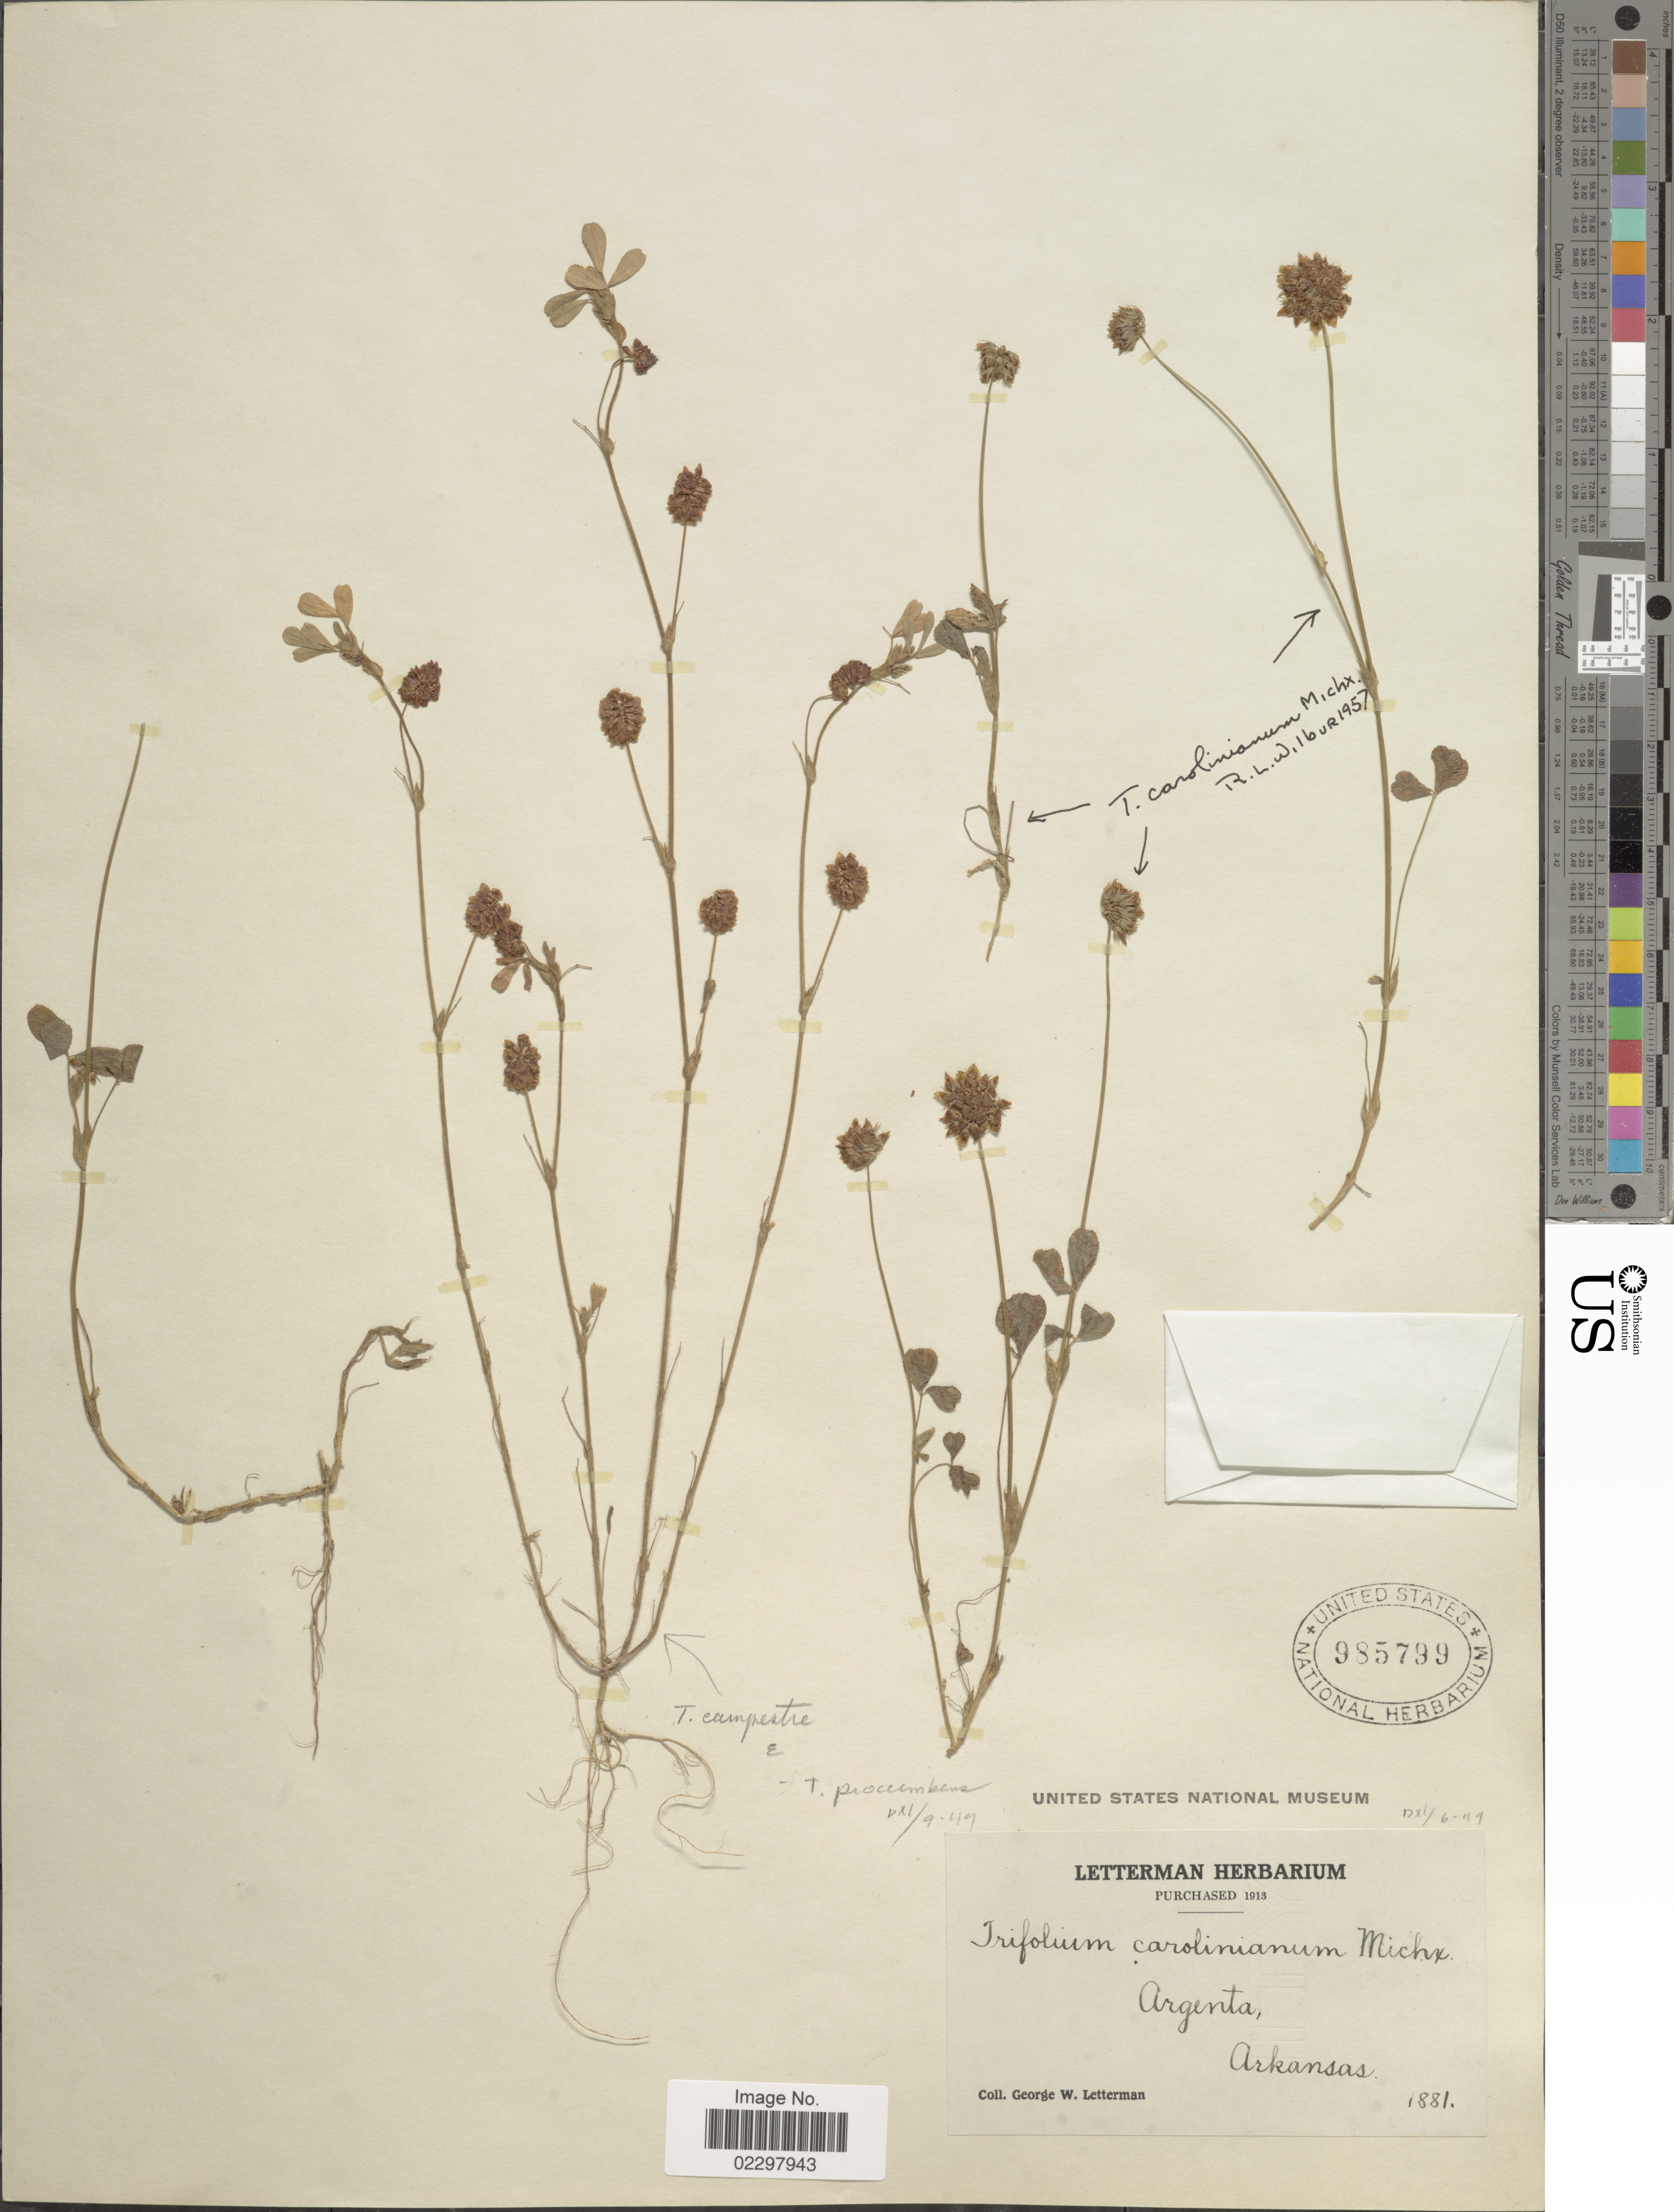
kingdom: Plantae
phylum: Tracheophyta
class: Magnoliopsida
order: Fabales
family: Fabaceae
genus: Trifolium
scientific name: Trifolium procumbens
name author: L.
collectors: G. W. Letterman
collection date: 1881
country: United States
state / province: Arkansas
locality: Argenta.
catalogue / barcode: US 985799